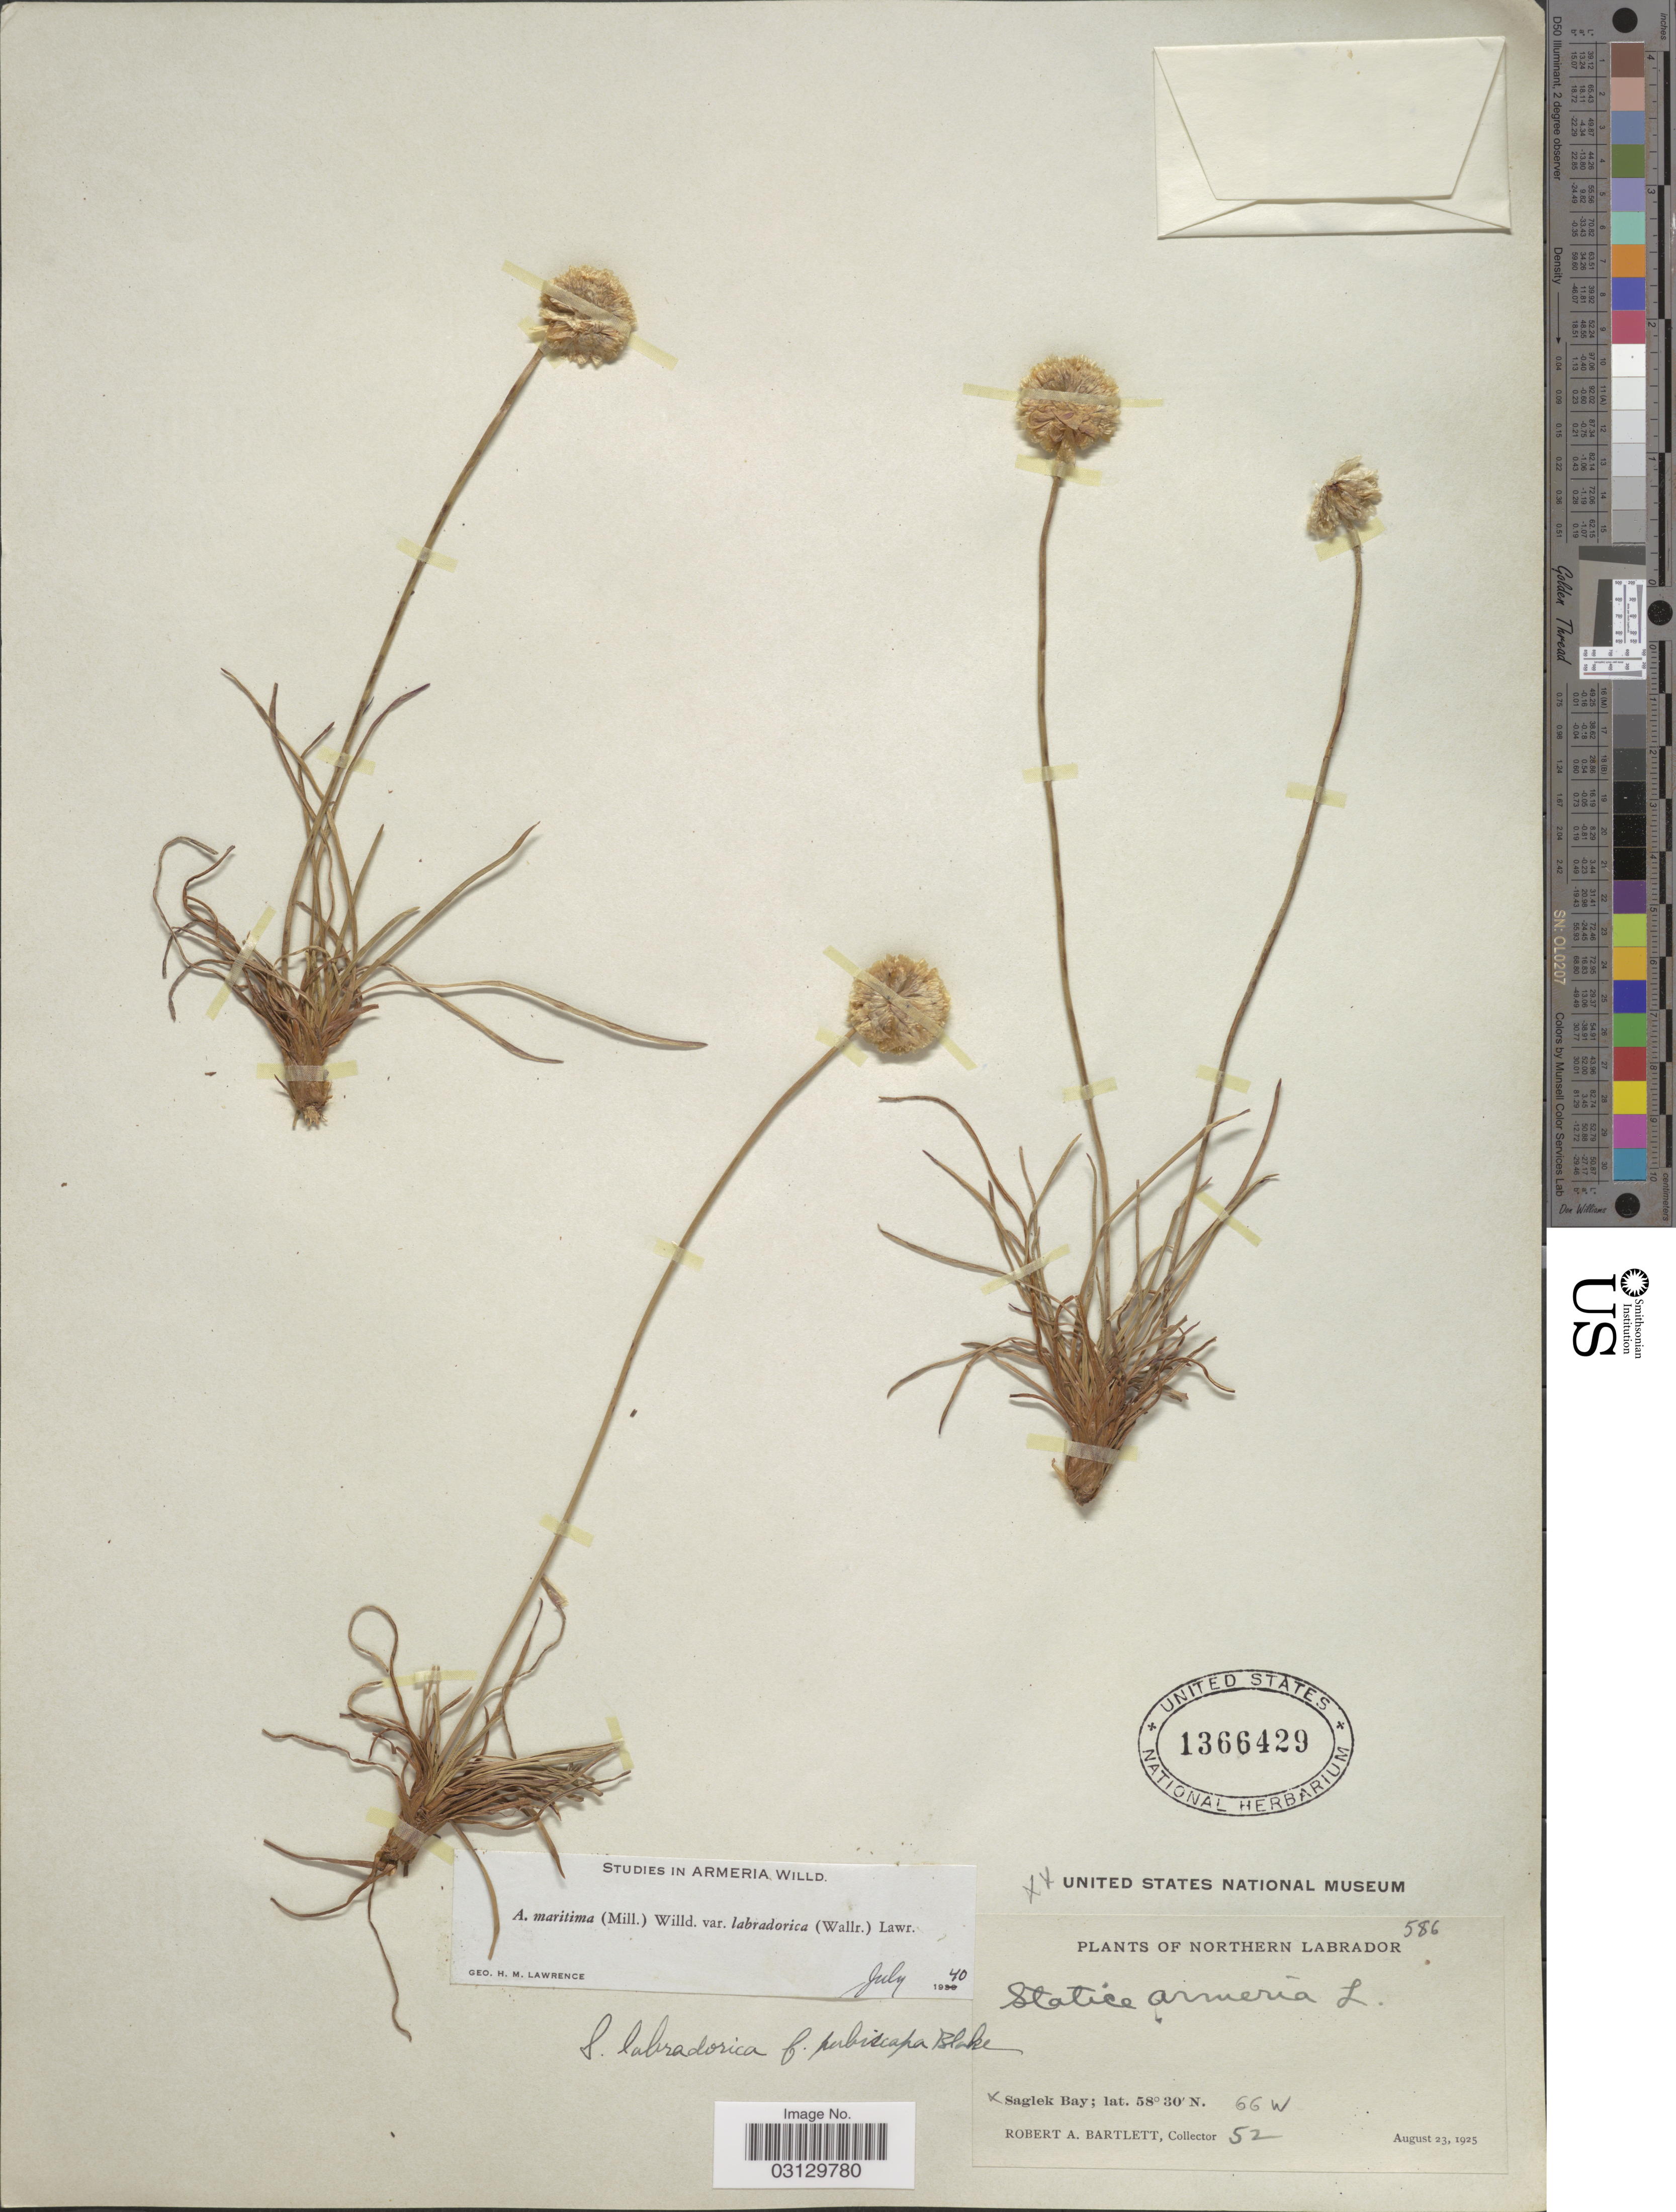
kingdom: Plantae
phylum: Tracheophyta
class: Magnoliopsida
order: Caryophyllales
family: Plumbaginaceae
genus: Armeria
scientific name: Armeria maritima subsp. sibirica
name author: (Turcz. ex Boiss.) Nyman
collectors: R. A. Bartlett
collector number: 52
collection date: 1925-08-23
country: Canada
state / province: Newfoundland and Labrador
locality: Northern Labrador. Saglek Bay.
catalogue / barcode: US 1366429